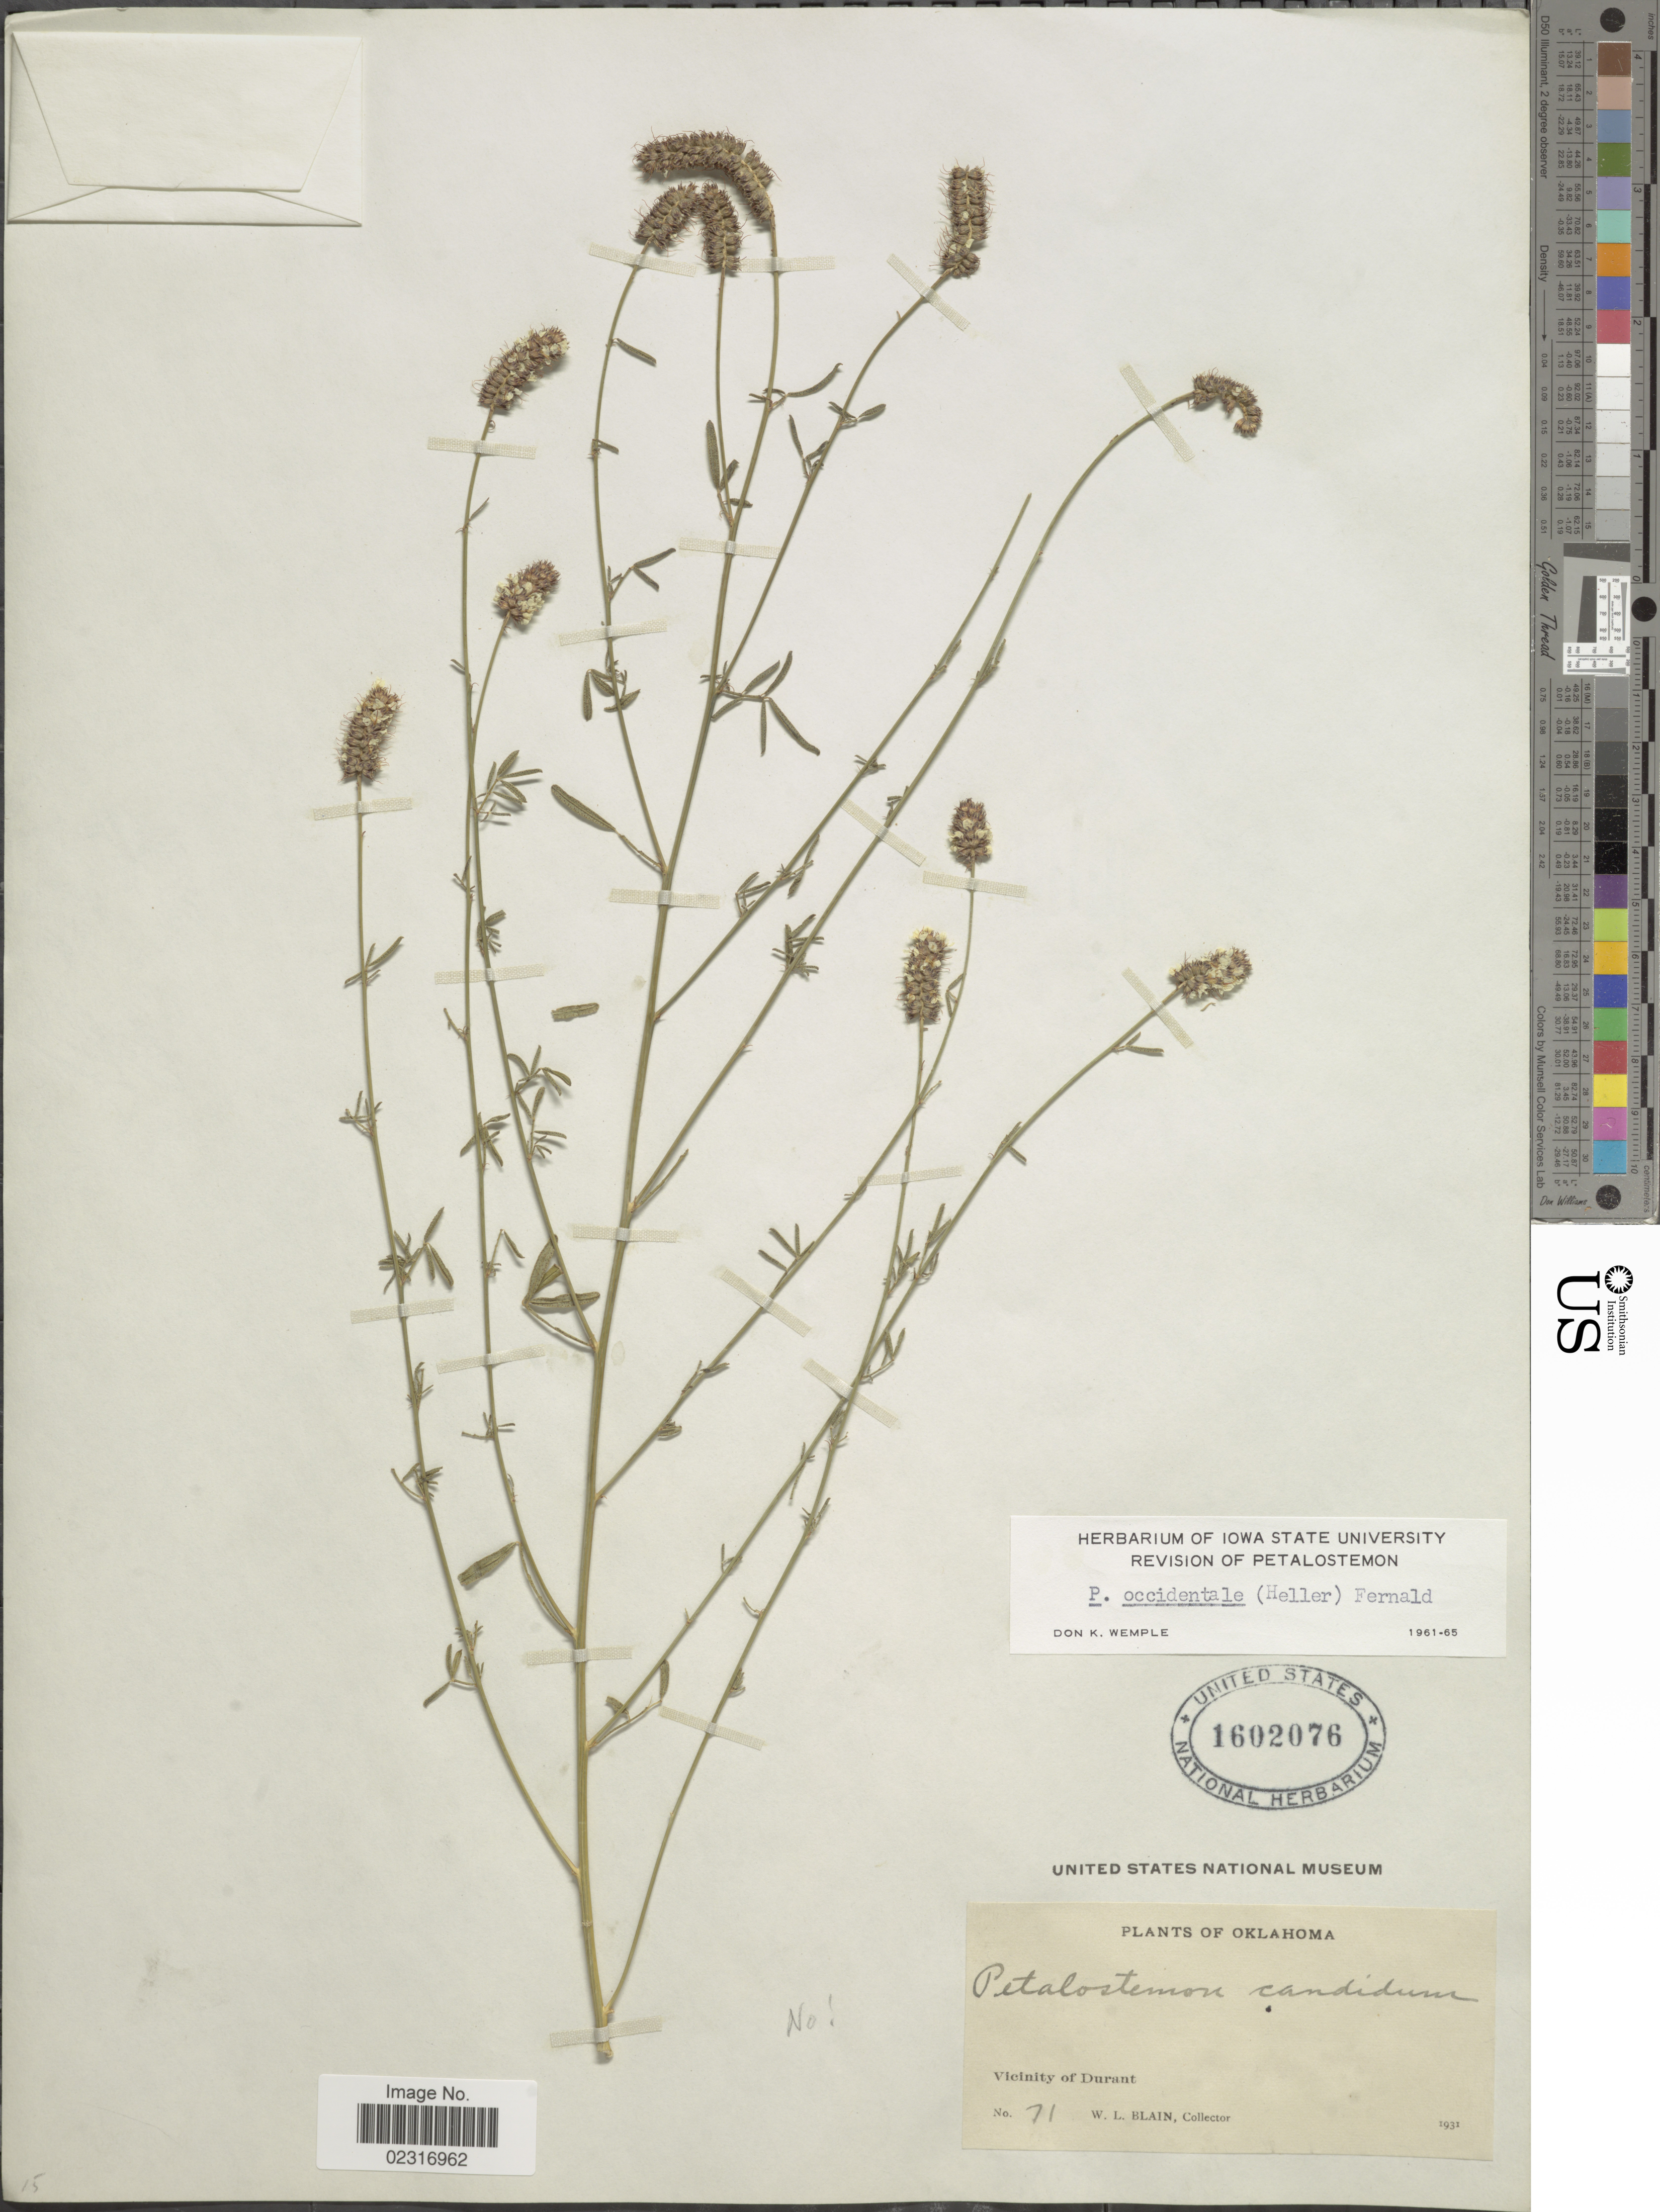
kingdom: Plantae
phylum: Tracheophyta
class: Magnoliopsida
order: Fabales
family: Fabaceae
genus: Dalea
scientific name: Dalea candida var. oligophylla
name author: (Torr) Shinners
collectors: W. Blain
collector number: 71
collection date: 1931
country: United States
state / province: Oklahoma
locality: Vicinity of Durant.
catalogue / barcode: US 1602076